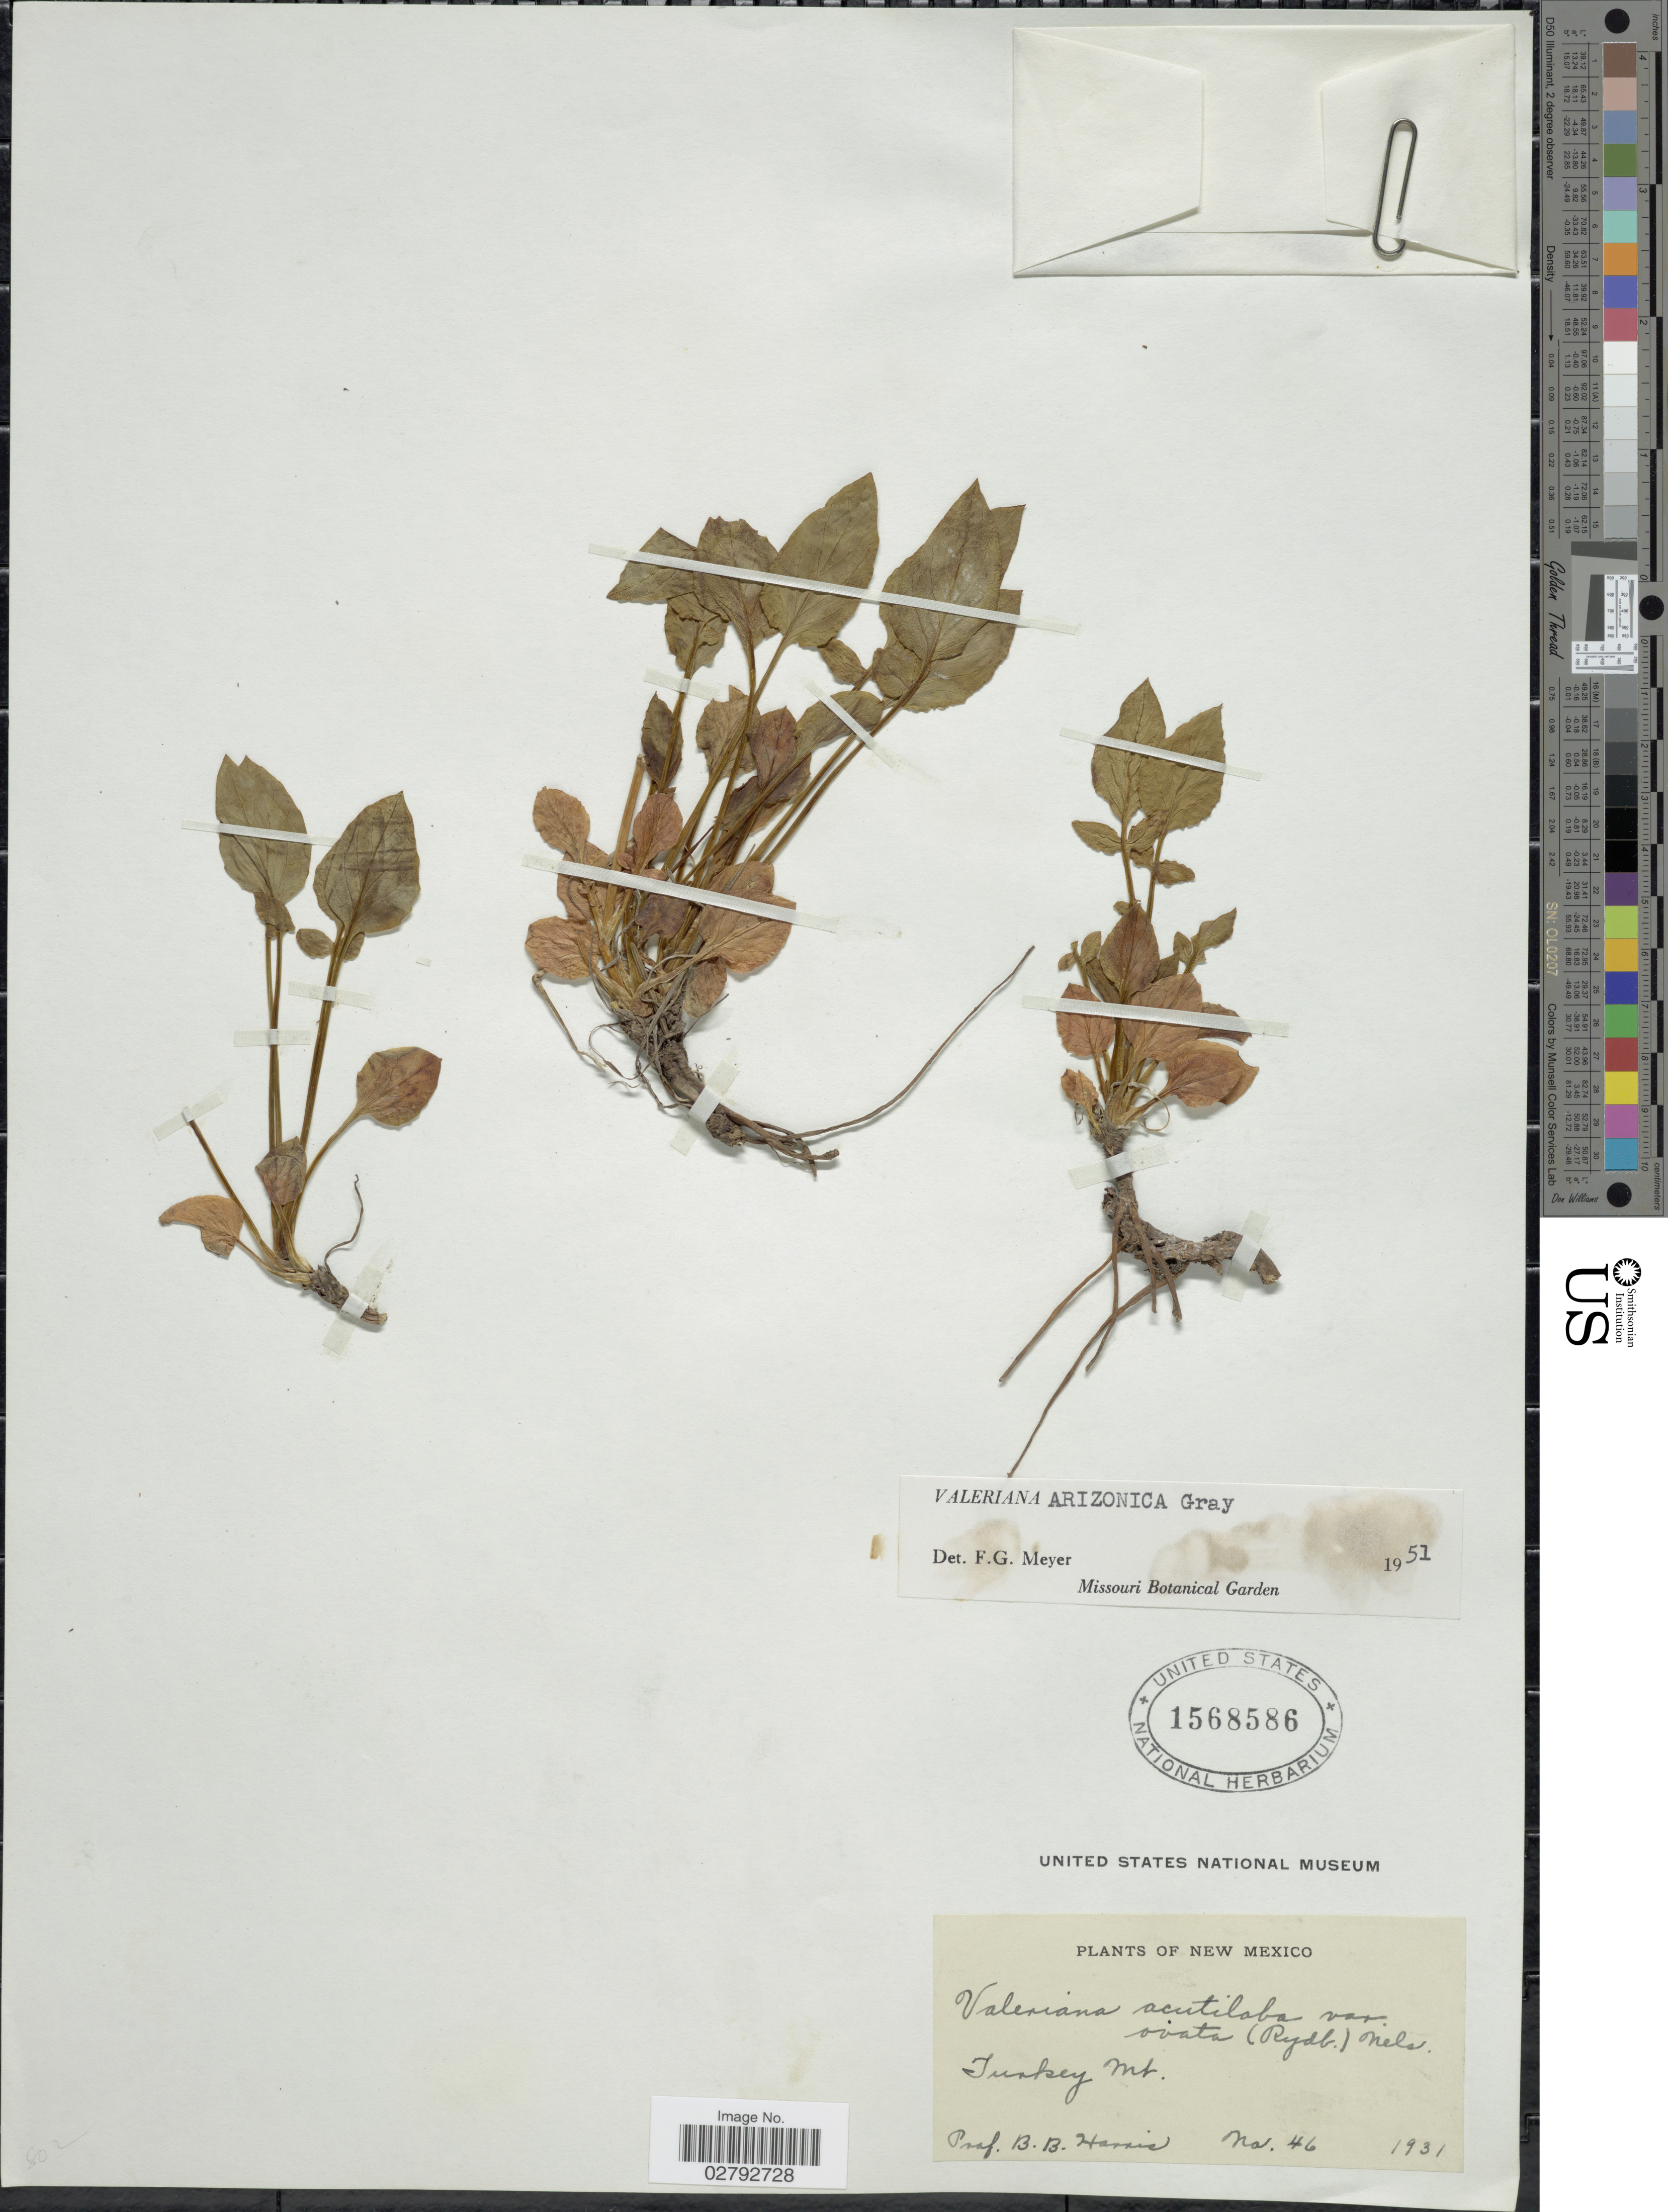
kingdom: Plantae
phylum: Tracheophyta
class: Magnoliopsida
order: Dipsacales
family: Caprifoliaceae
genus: Valeriana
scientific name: Valeriana arizonica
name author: A. Gray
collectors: B. B. Harris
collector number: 46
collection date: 1931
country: United States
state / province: New Mexico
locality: Turkey Mt.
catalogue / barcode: US 1568586